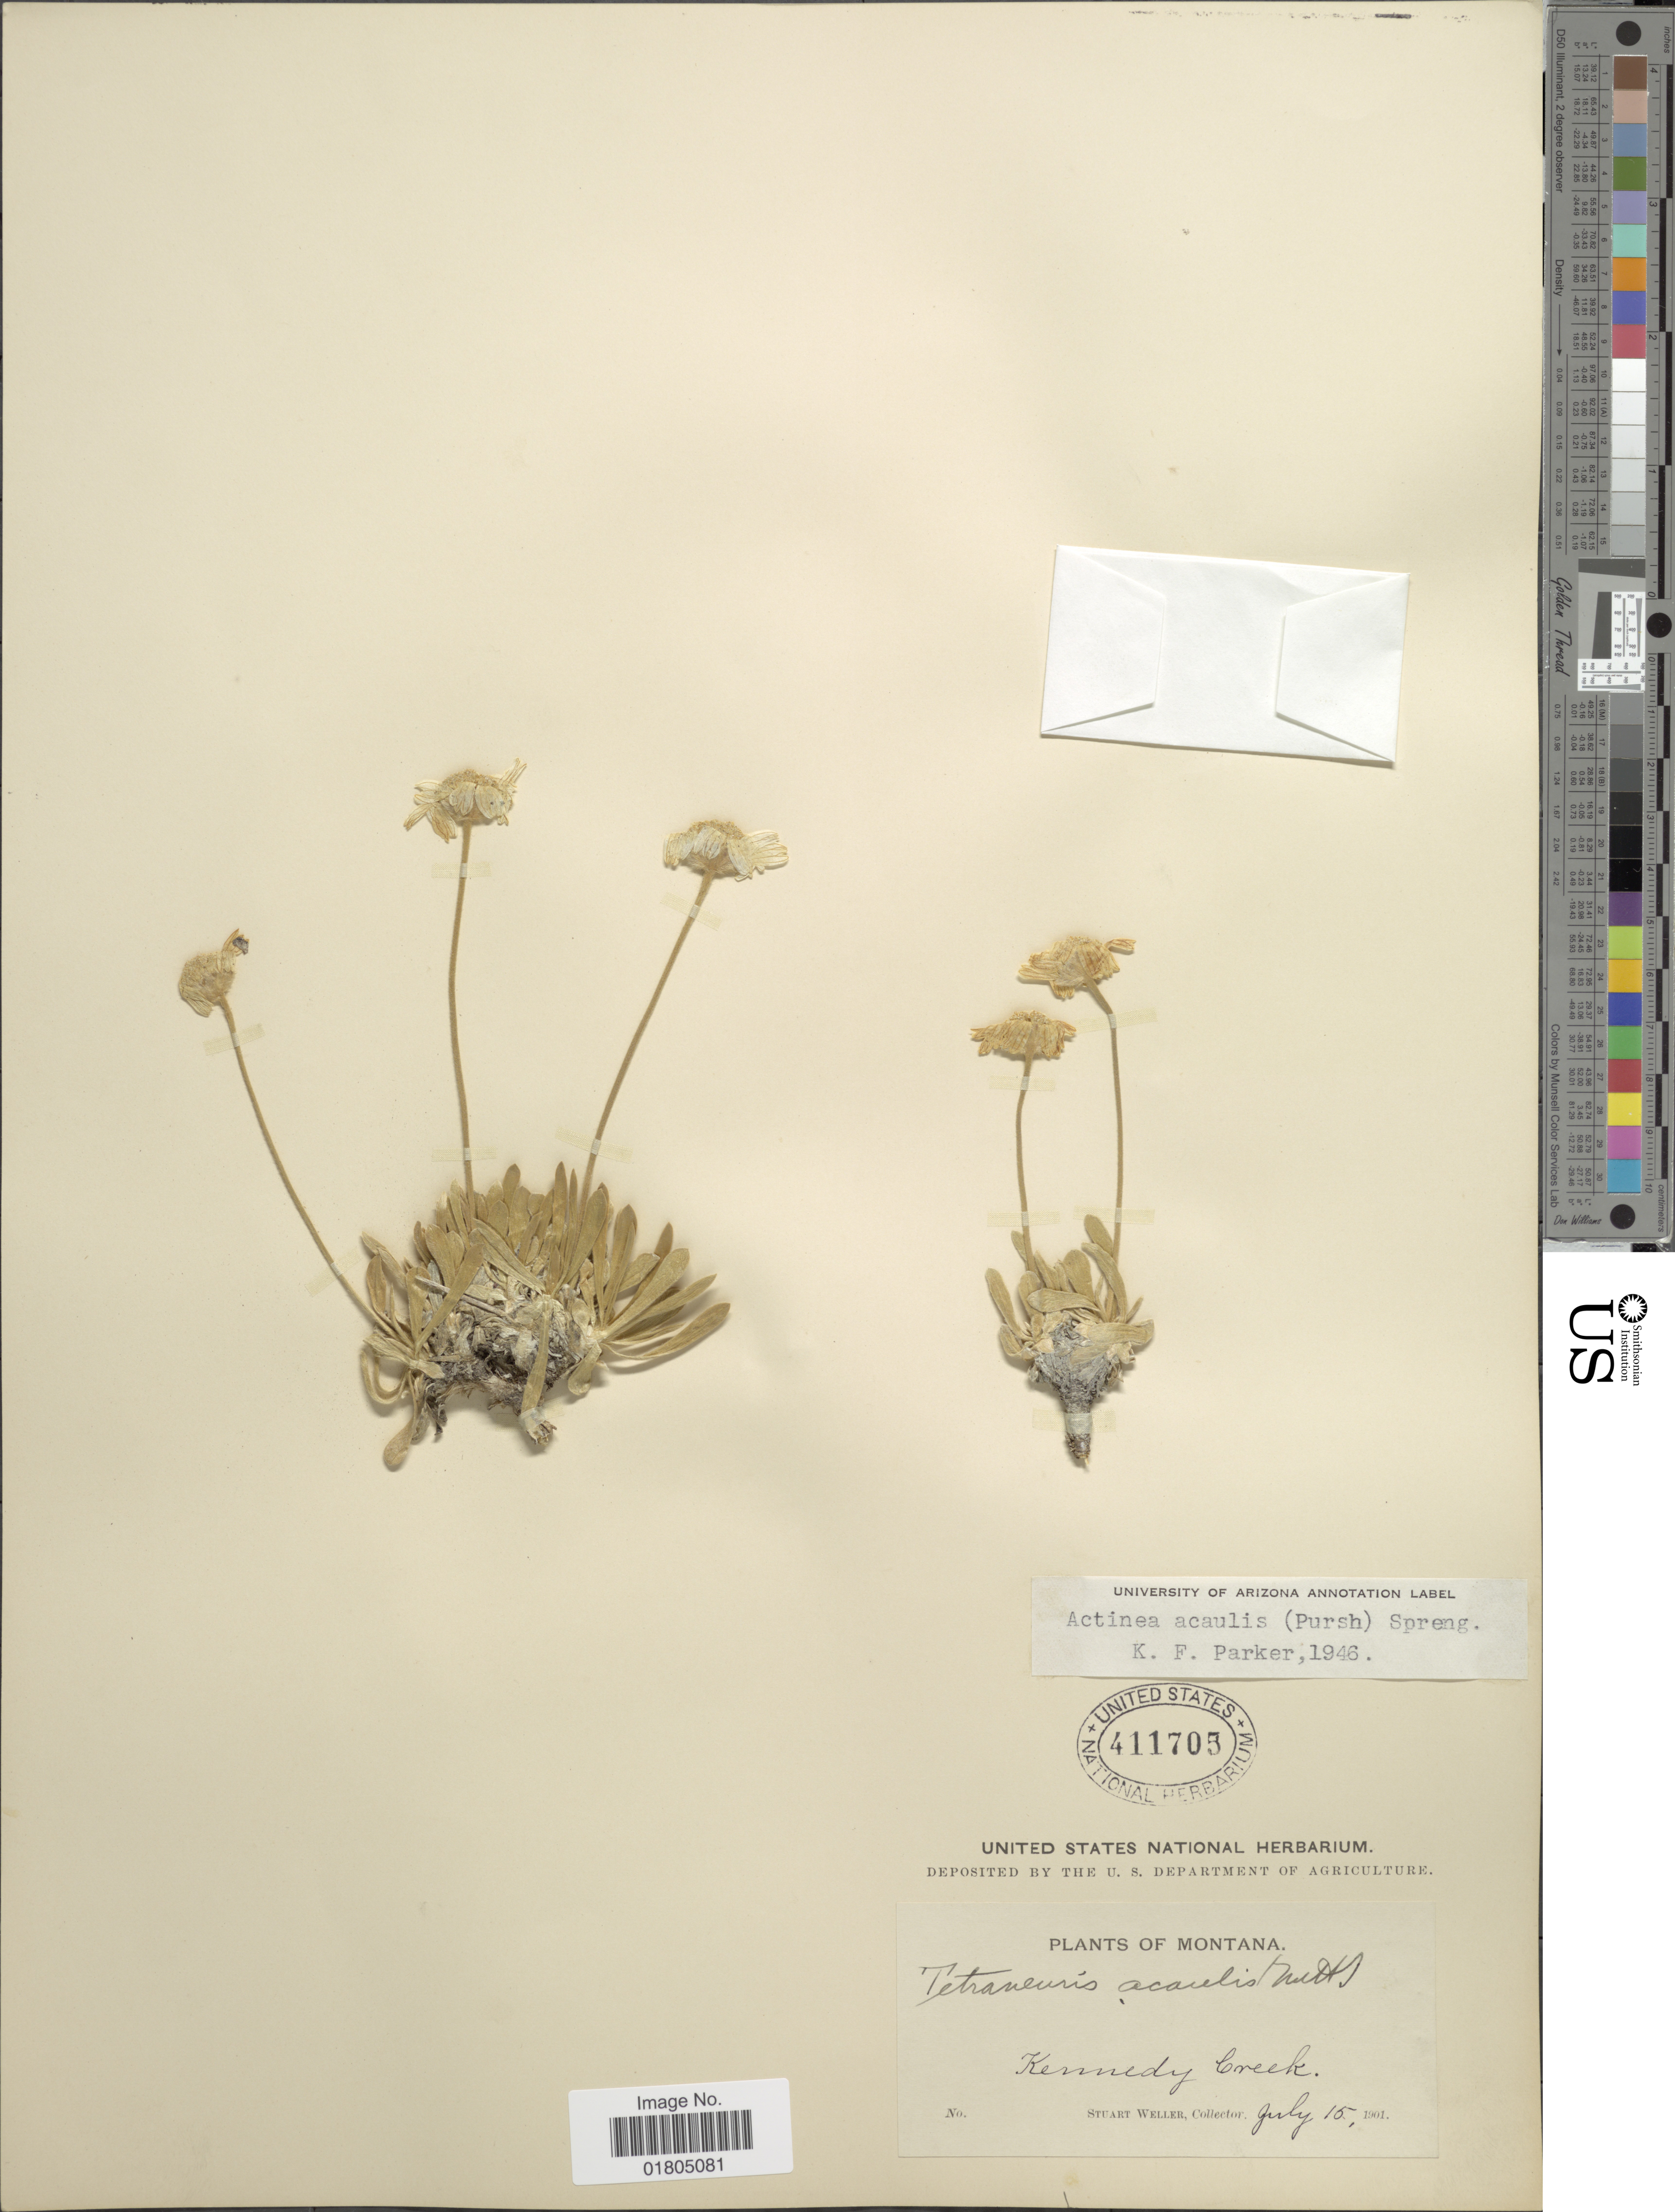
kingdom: Plantae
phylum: Tracheophyta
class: Magnoliopsida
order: Asterales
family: Asteraceae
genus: Actinea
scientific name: Actinea acaulis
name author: (Pursh) Spreng.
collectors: S. Weller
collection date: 1901-07-15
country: United States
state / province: Montana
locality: Kennedy Creek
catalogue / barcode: US 411705